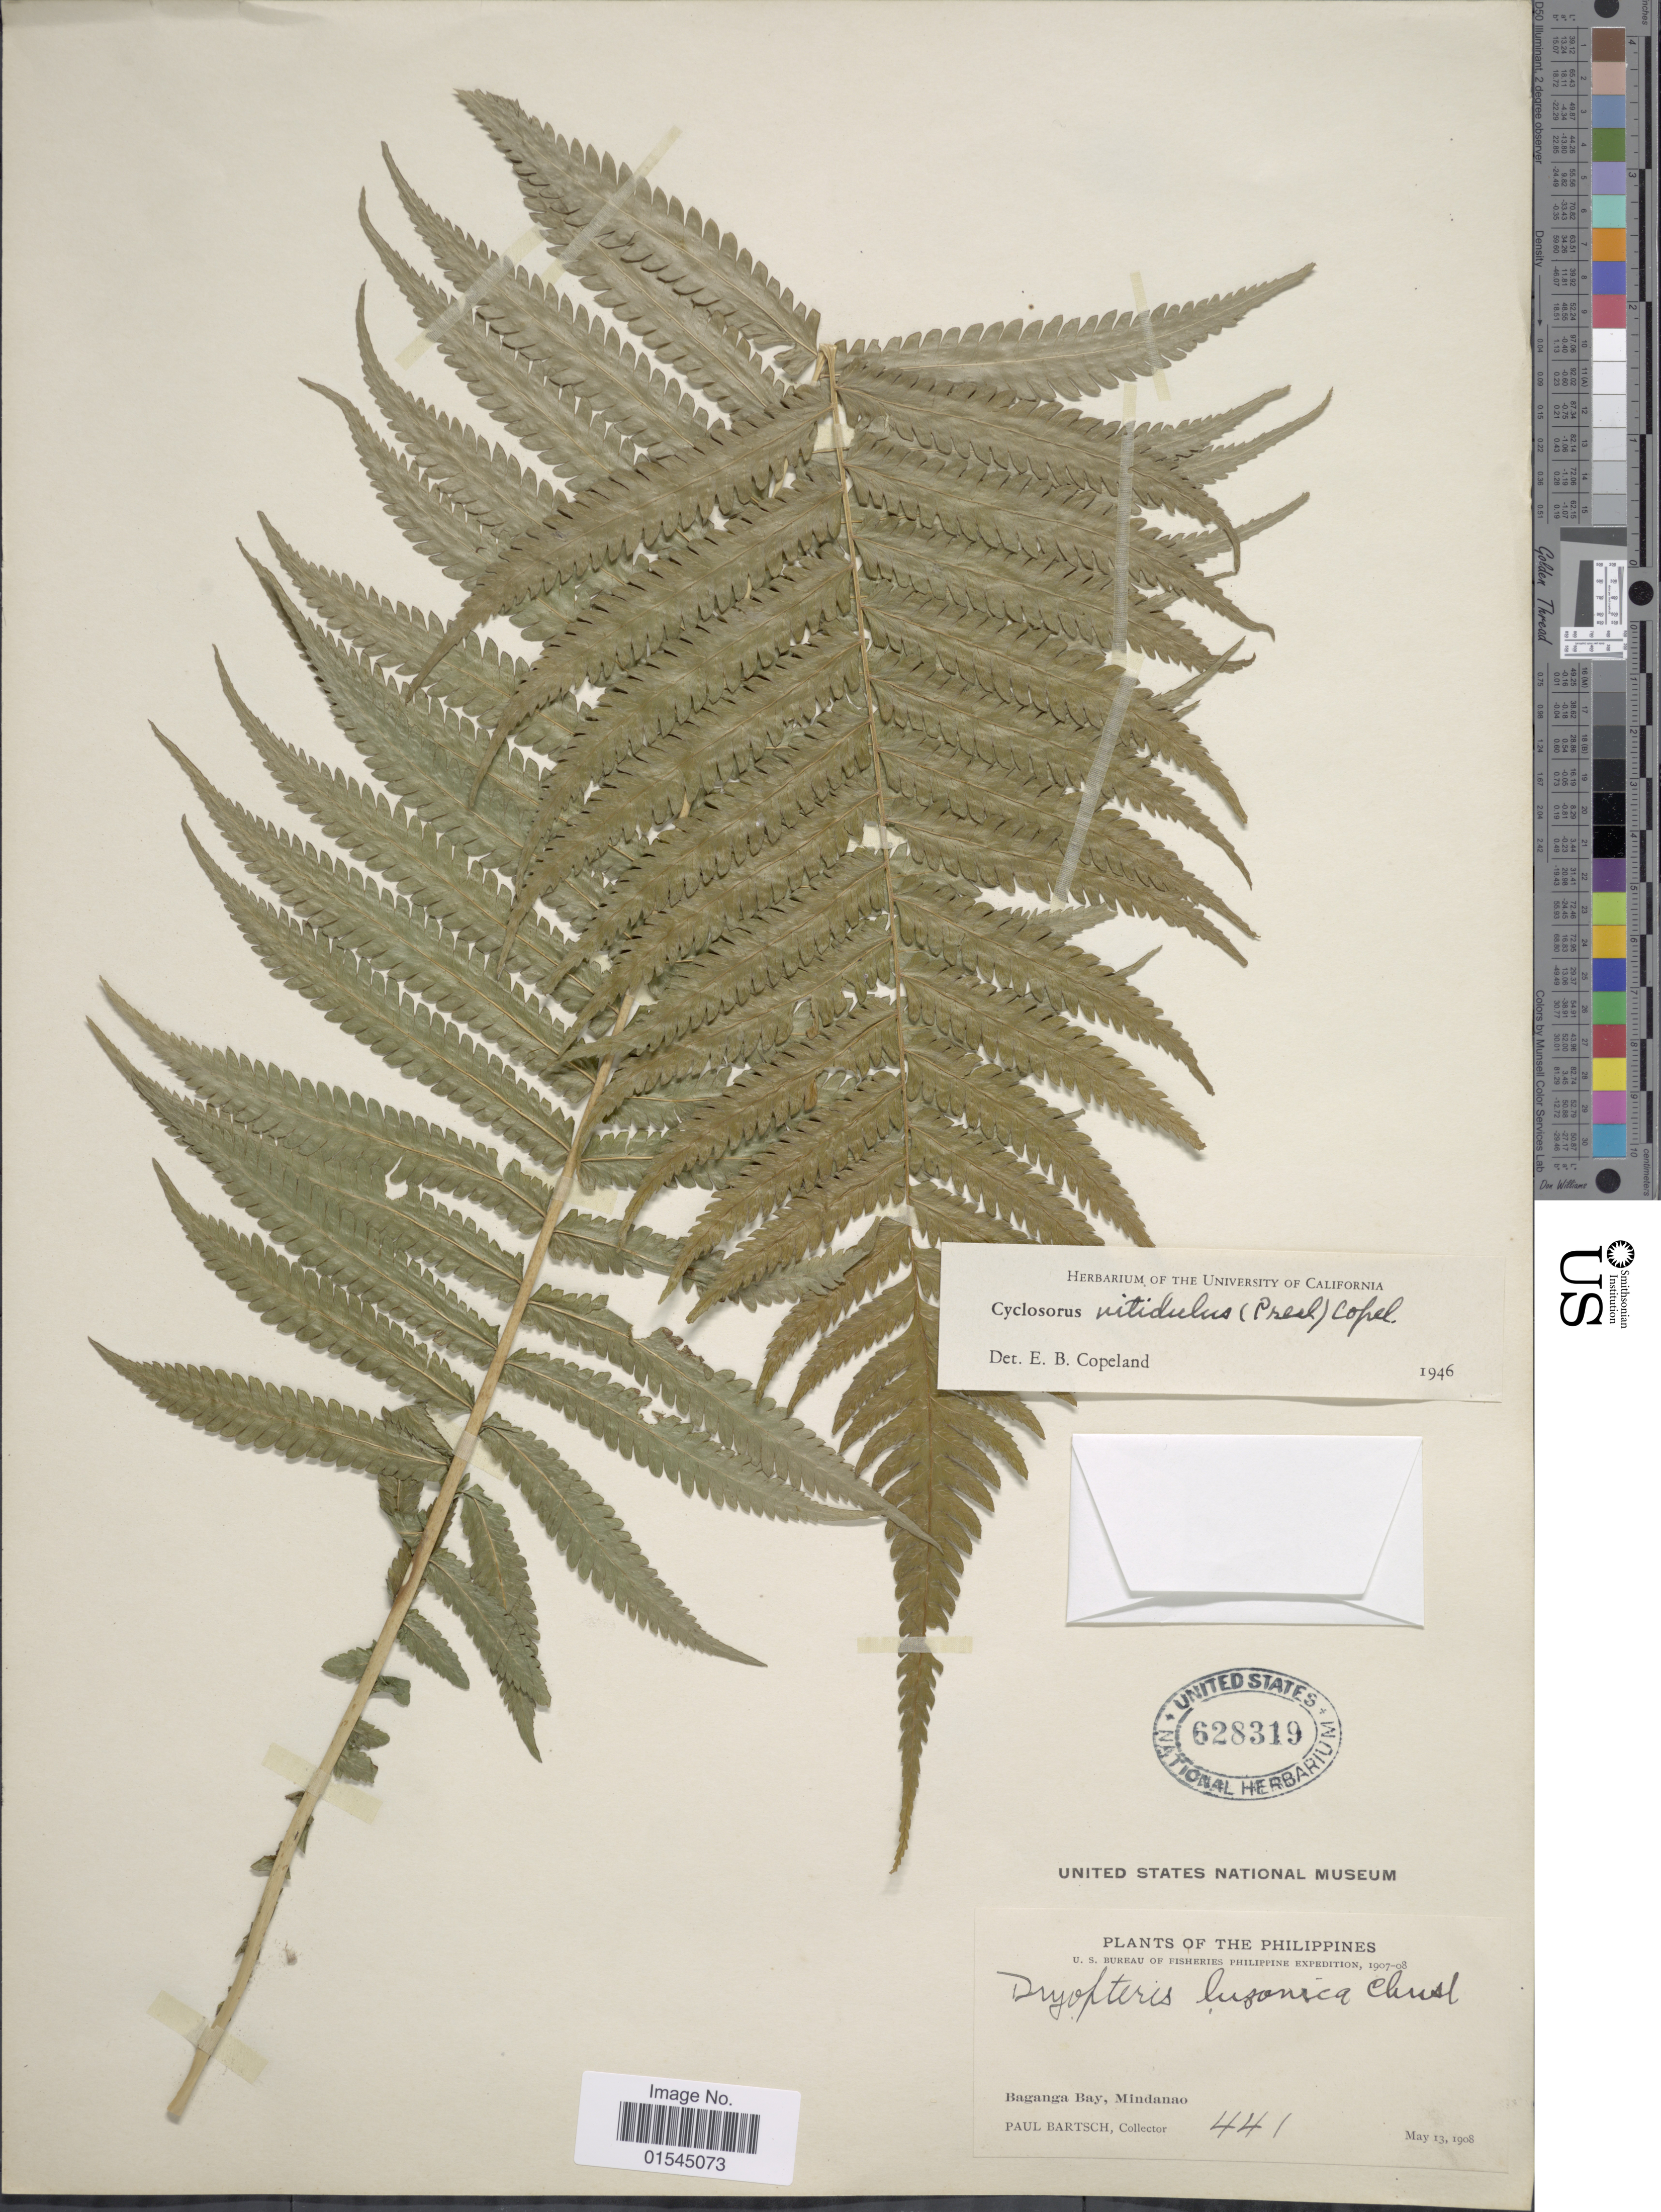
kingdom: Plantae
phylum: Tracheophyta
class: Polypodiopsida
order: Polypodiales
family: Thelypteridaceae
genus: Sphaerostephanos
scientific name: Sphaerostephanos productus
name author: (Kaulf.) Holttum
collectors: P. Bartsch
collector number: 441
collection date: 1908-05-13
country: Philippines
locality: Baganga Bay, Mindanao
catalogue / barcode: US 628319